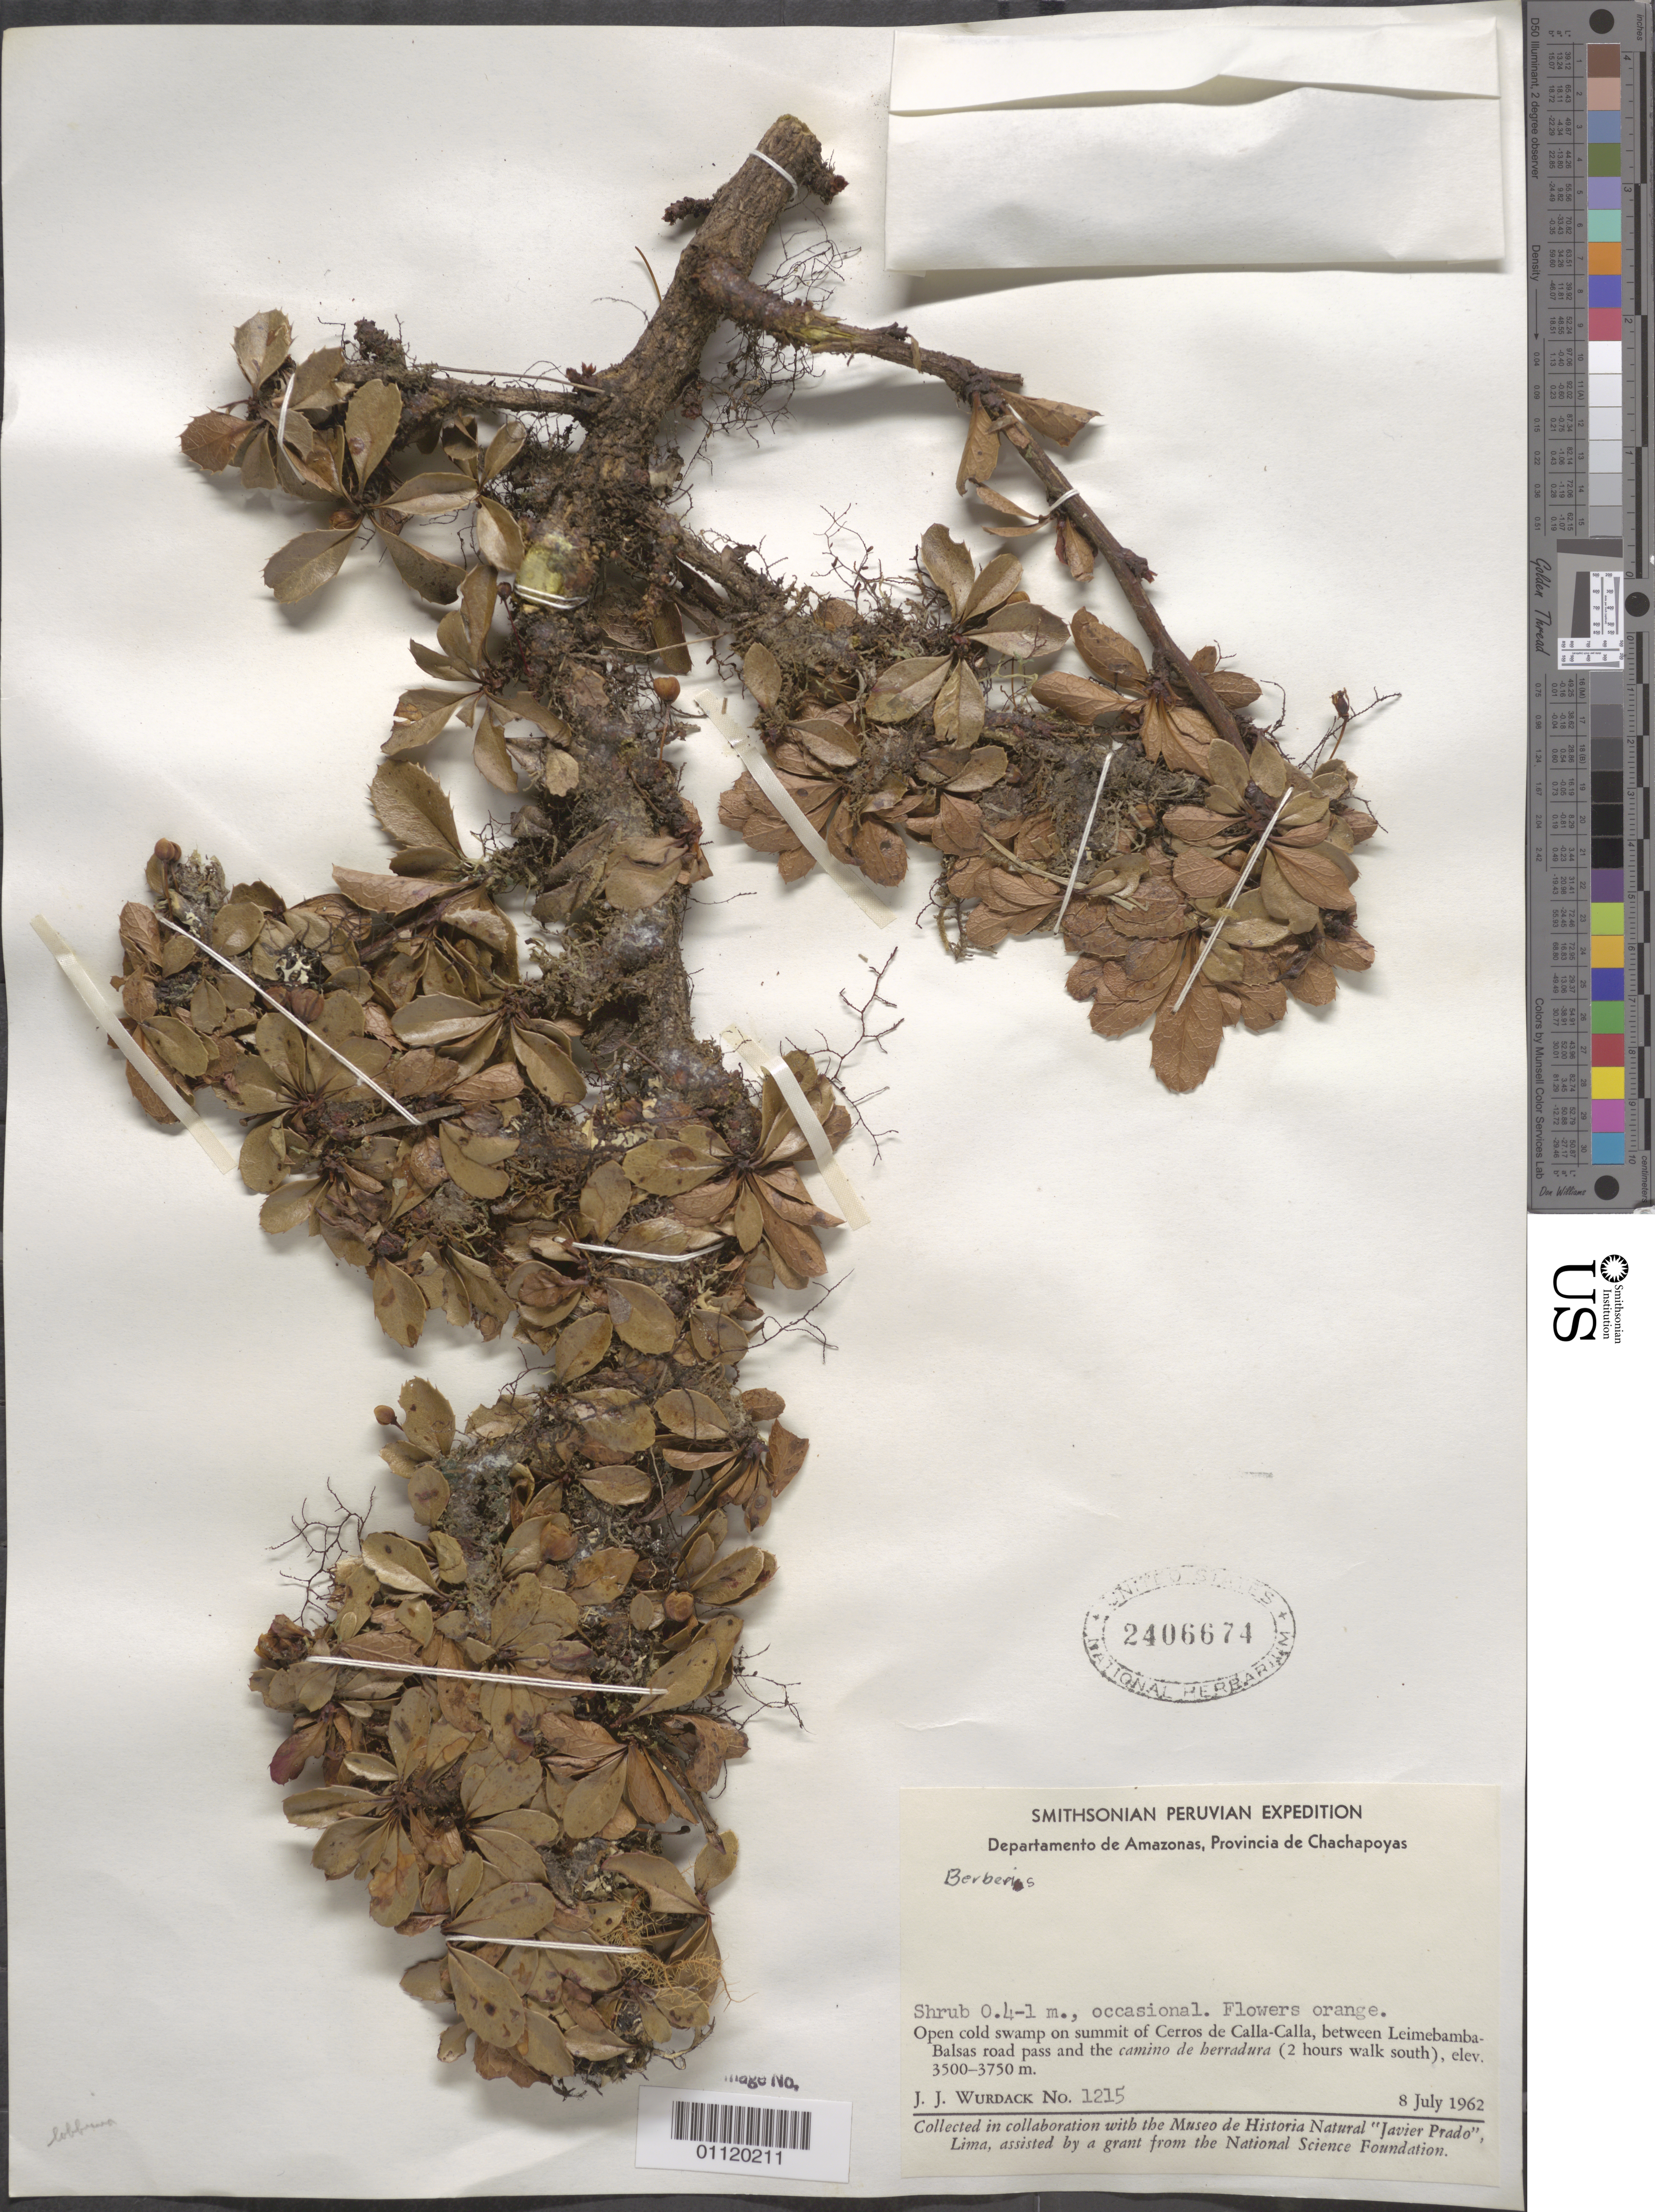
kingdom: Plantae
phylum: Tracheophyta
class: Magnoliopsida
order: Ranunculales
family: Berberidaceae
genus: Berberis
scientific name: Berberis sp.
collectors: J. J. Wurdack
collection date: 1962-07-08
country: Peru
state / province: Amazonas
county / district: Chachapoyas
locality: Open cold swamp on summit of Cerros de Calla-Calla, between Leimebamba-Balsas road pass and the camino de herradura (2 hours walk south).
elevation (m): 3500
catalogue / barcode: US 2406674